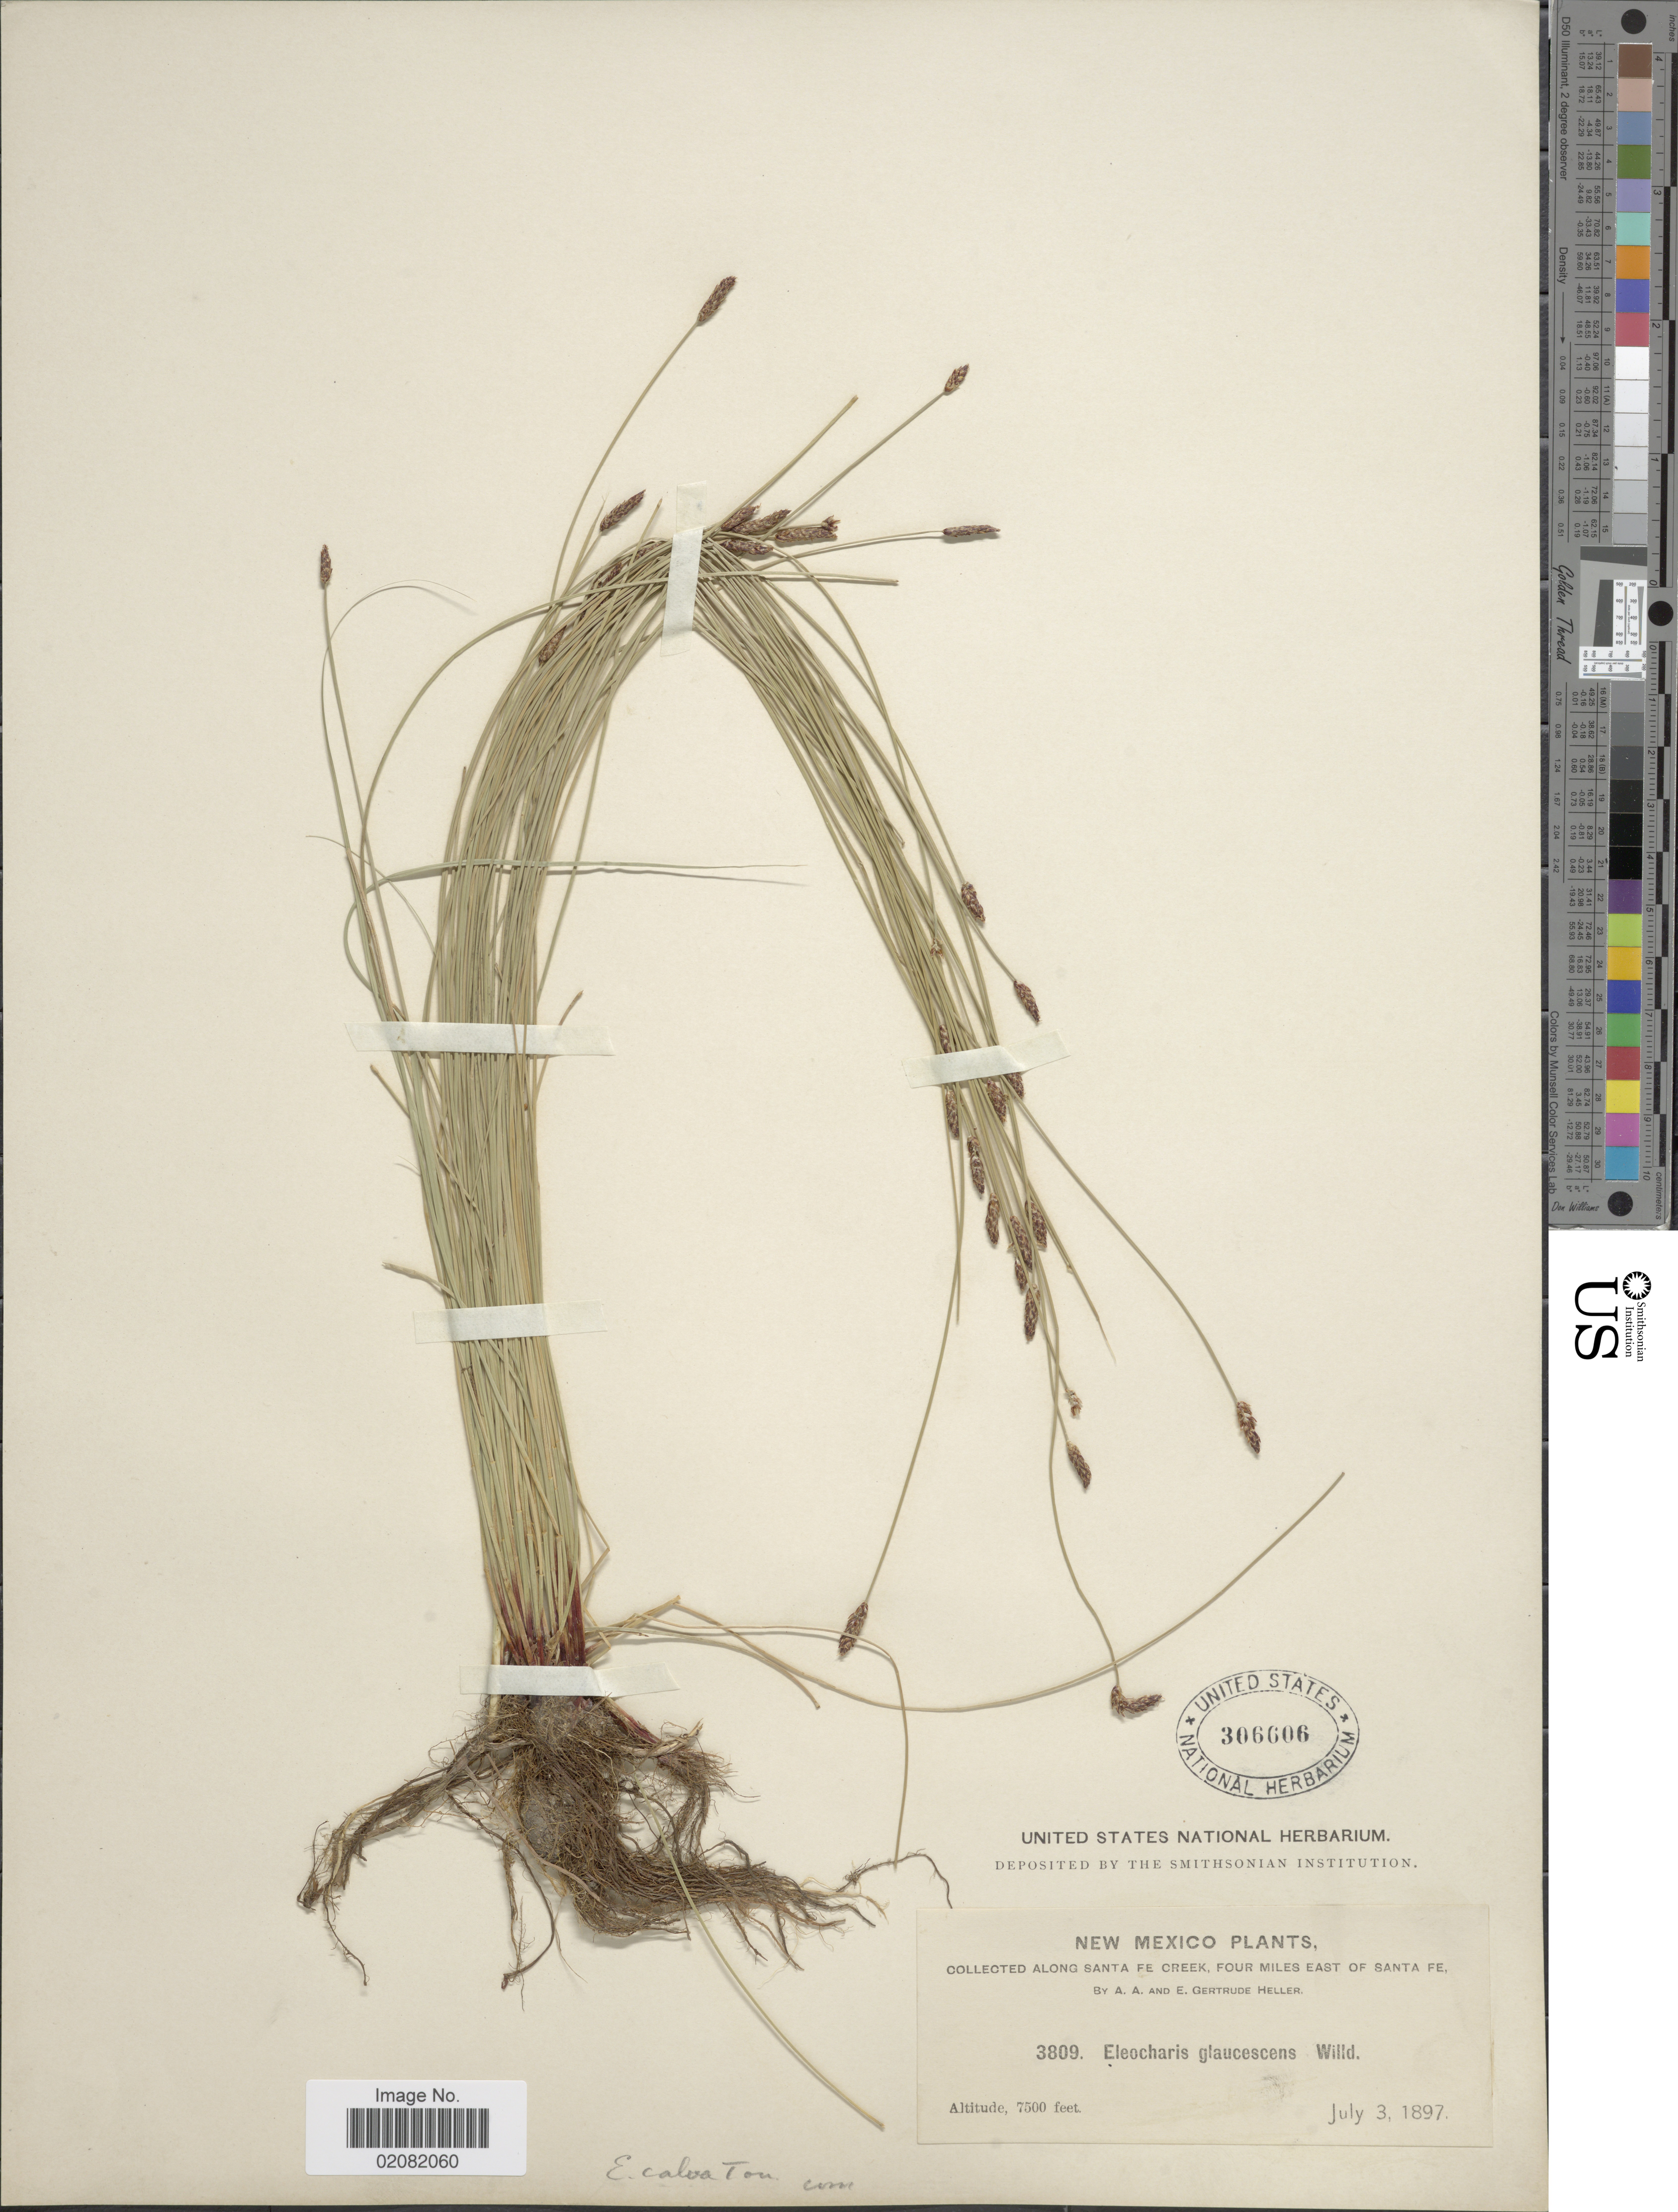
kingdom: Plantae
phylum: Tracheophyta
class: Liliopsida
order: Poales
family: Cyperaceae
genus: Eleocharis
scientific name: Eleocharis erythropoda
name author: Steud.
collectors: A. A. Heller & E. G. Heller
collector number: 3809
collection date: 1897-07-03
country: United States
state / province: New Mexico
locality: Along Santa Fe Creek, Four Miles East of Santa Fe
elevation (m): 2286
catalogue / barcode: US 306606